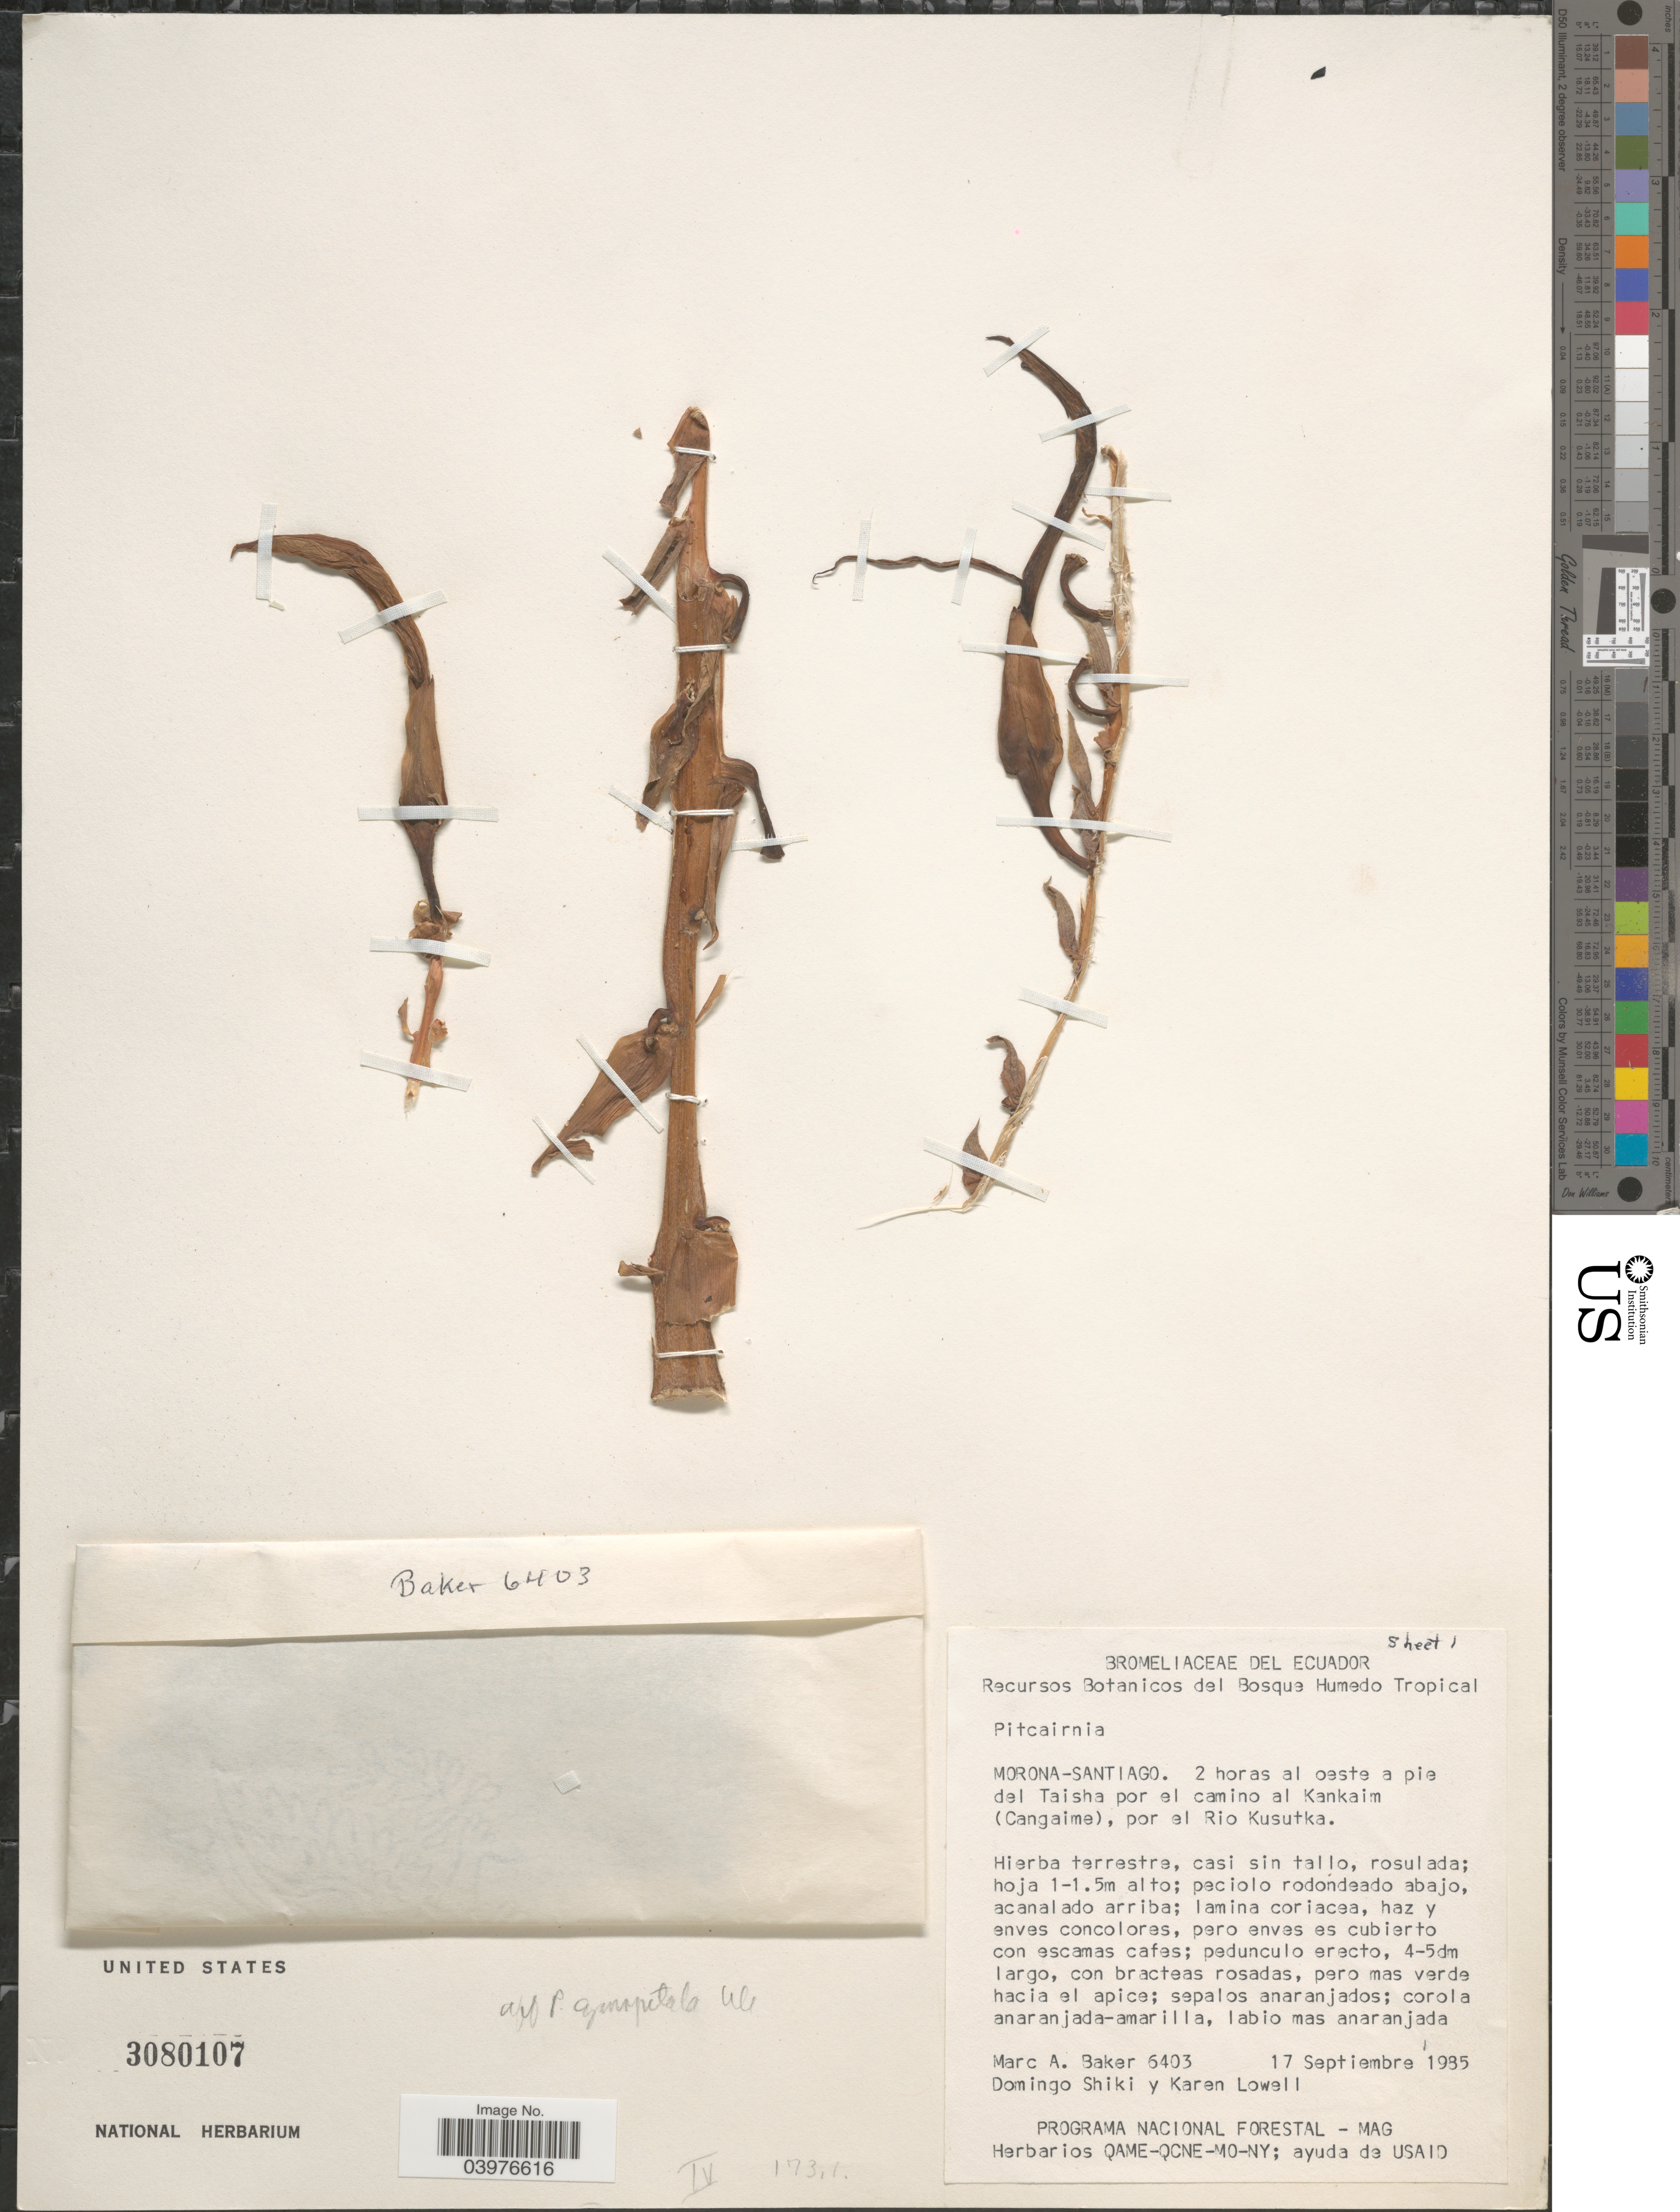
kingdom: Plantae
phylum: Tracheophyta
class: Liliopsida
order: Poales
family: Bromeliaceae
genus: Pitcairnia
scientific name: Pitcairnia sp.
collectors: M. A. Baker, D. Shiki & K. Lowell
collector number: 6403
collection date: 1985-09-17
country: Ecuador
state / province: Morona-Santiago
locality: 2 horas al oeste a pie del Taisha por el camino al Kankaim (Cangaime), por el Rio Kusutka.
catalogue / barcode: US 3080107